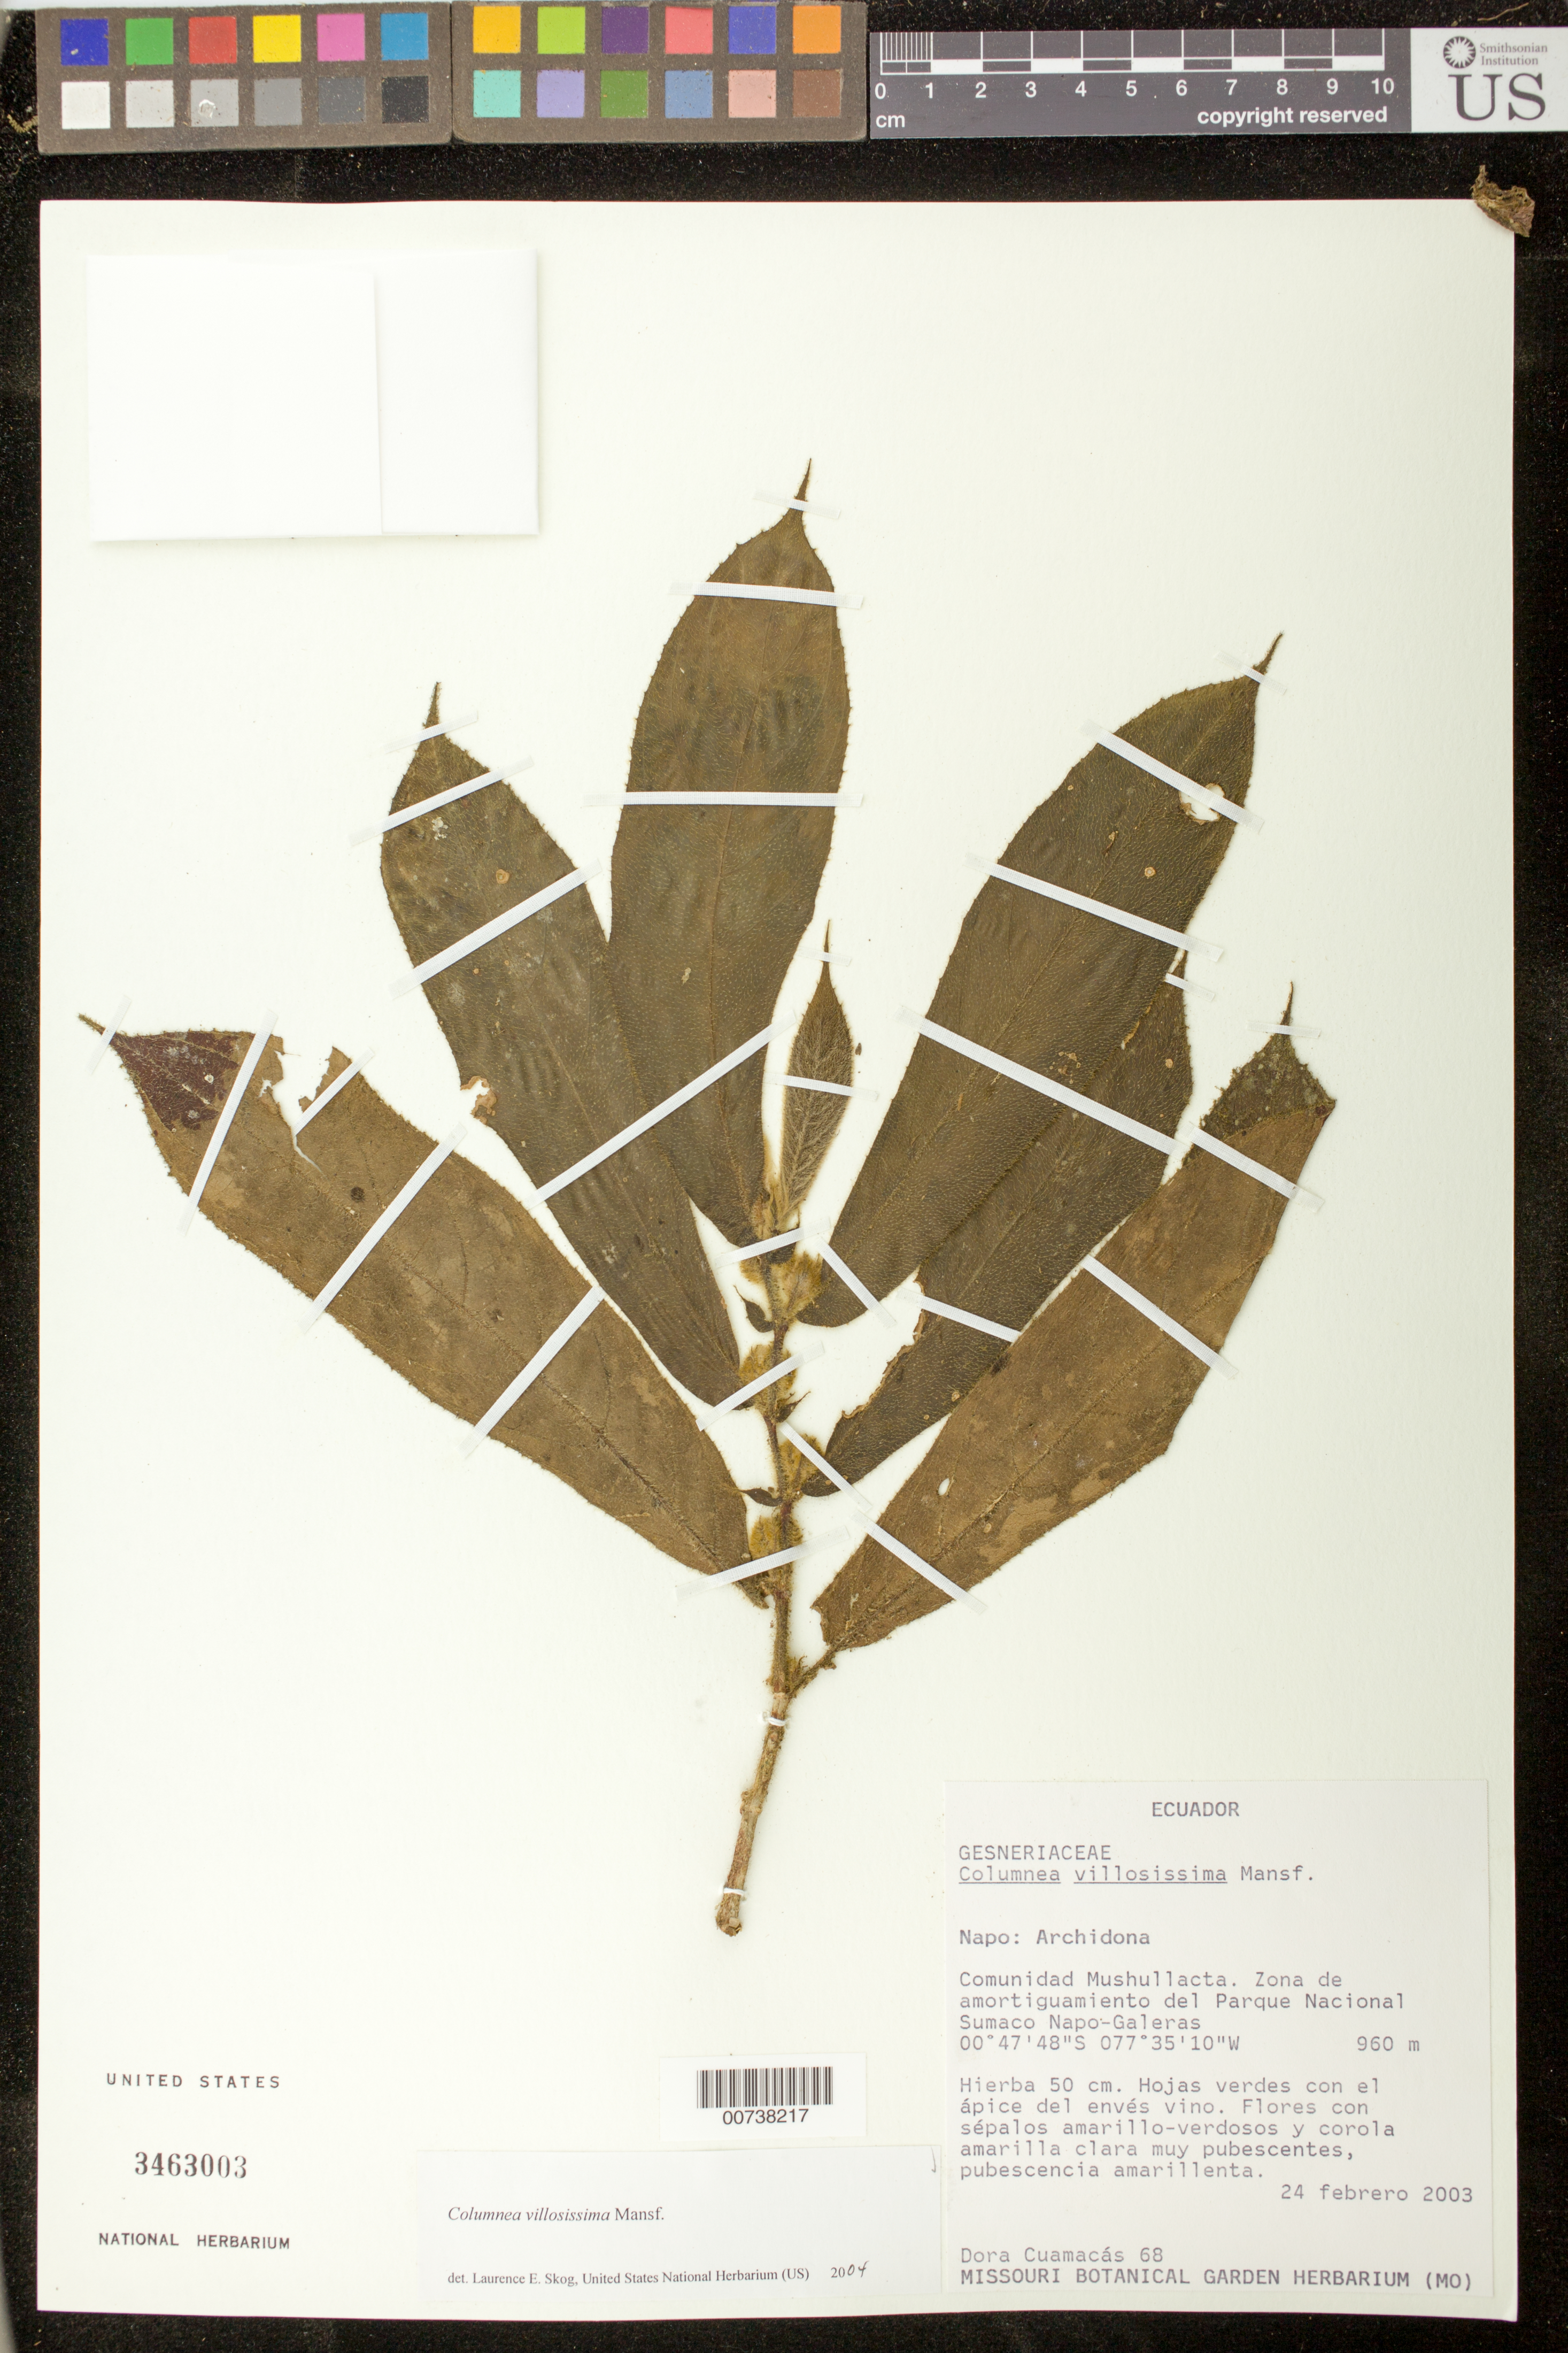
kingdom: Plantae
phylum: Tracheophyta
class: Magnoliopsida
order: Lamiales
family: Gesneriaceae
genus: Columnea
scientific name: Columnea villosissima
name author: Mansf.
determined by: Skog, Laurence E.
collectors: D. Cuamacás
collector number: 68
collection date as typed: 24 Feb 2003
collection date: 2003-02-24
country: Ecuador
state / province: Napo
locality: Archidona. Comunidad Mushullacta. Zona de amortiguamiento del Parque Nacional Sumaco Napo-Galeras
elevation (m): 960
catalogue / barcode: US 3463003